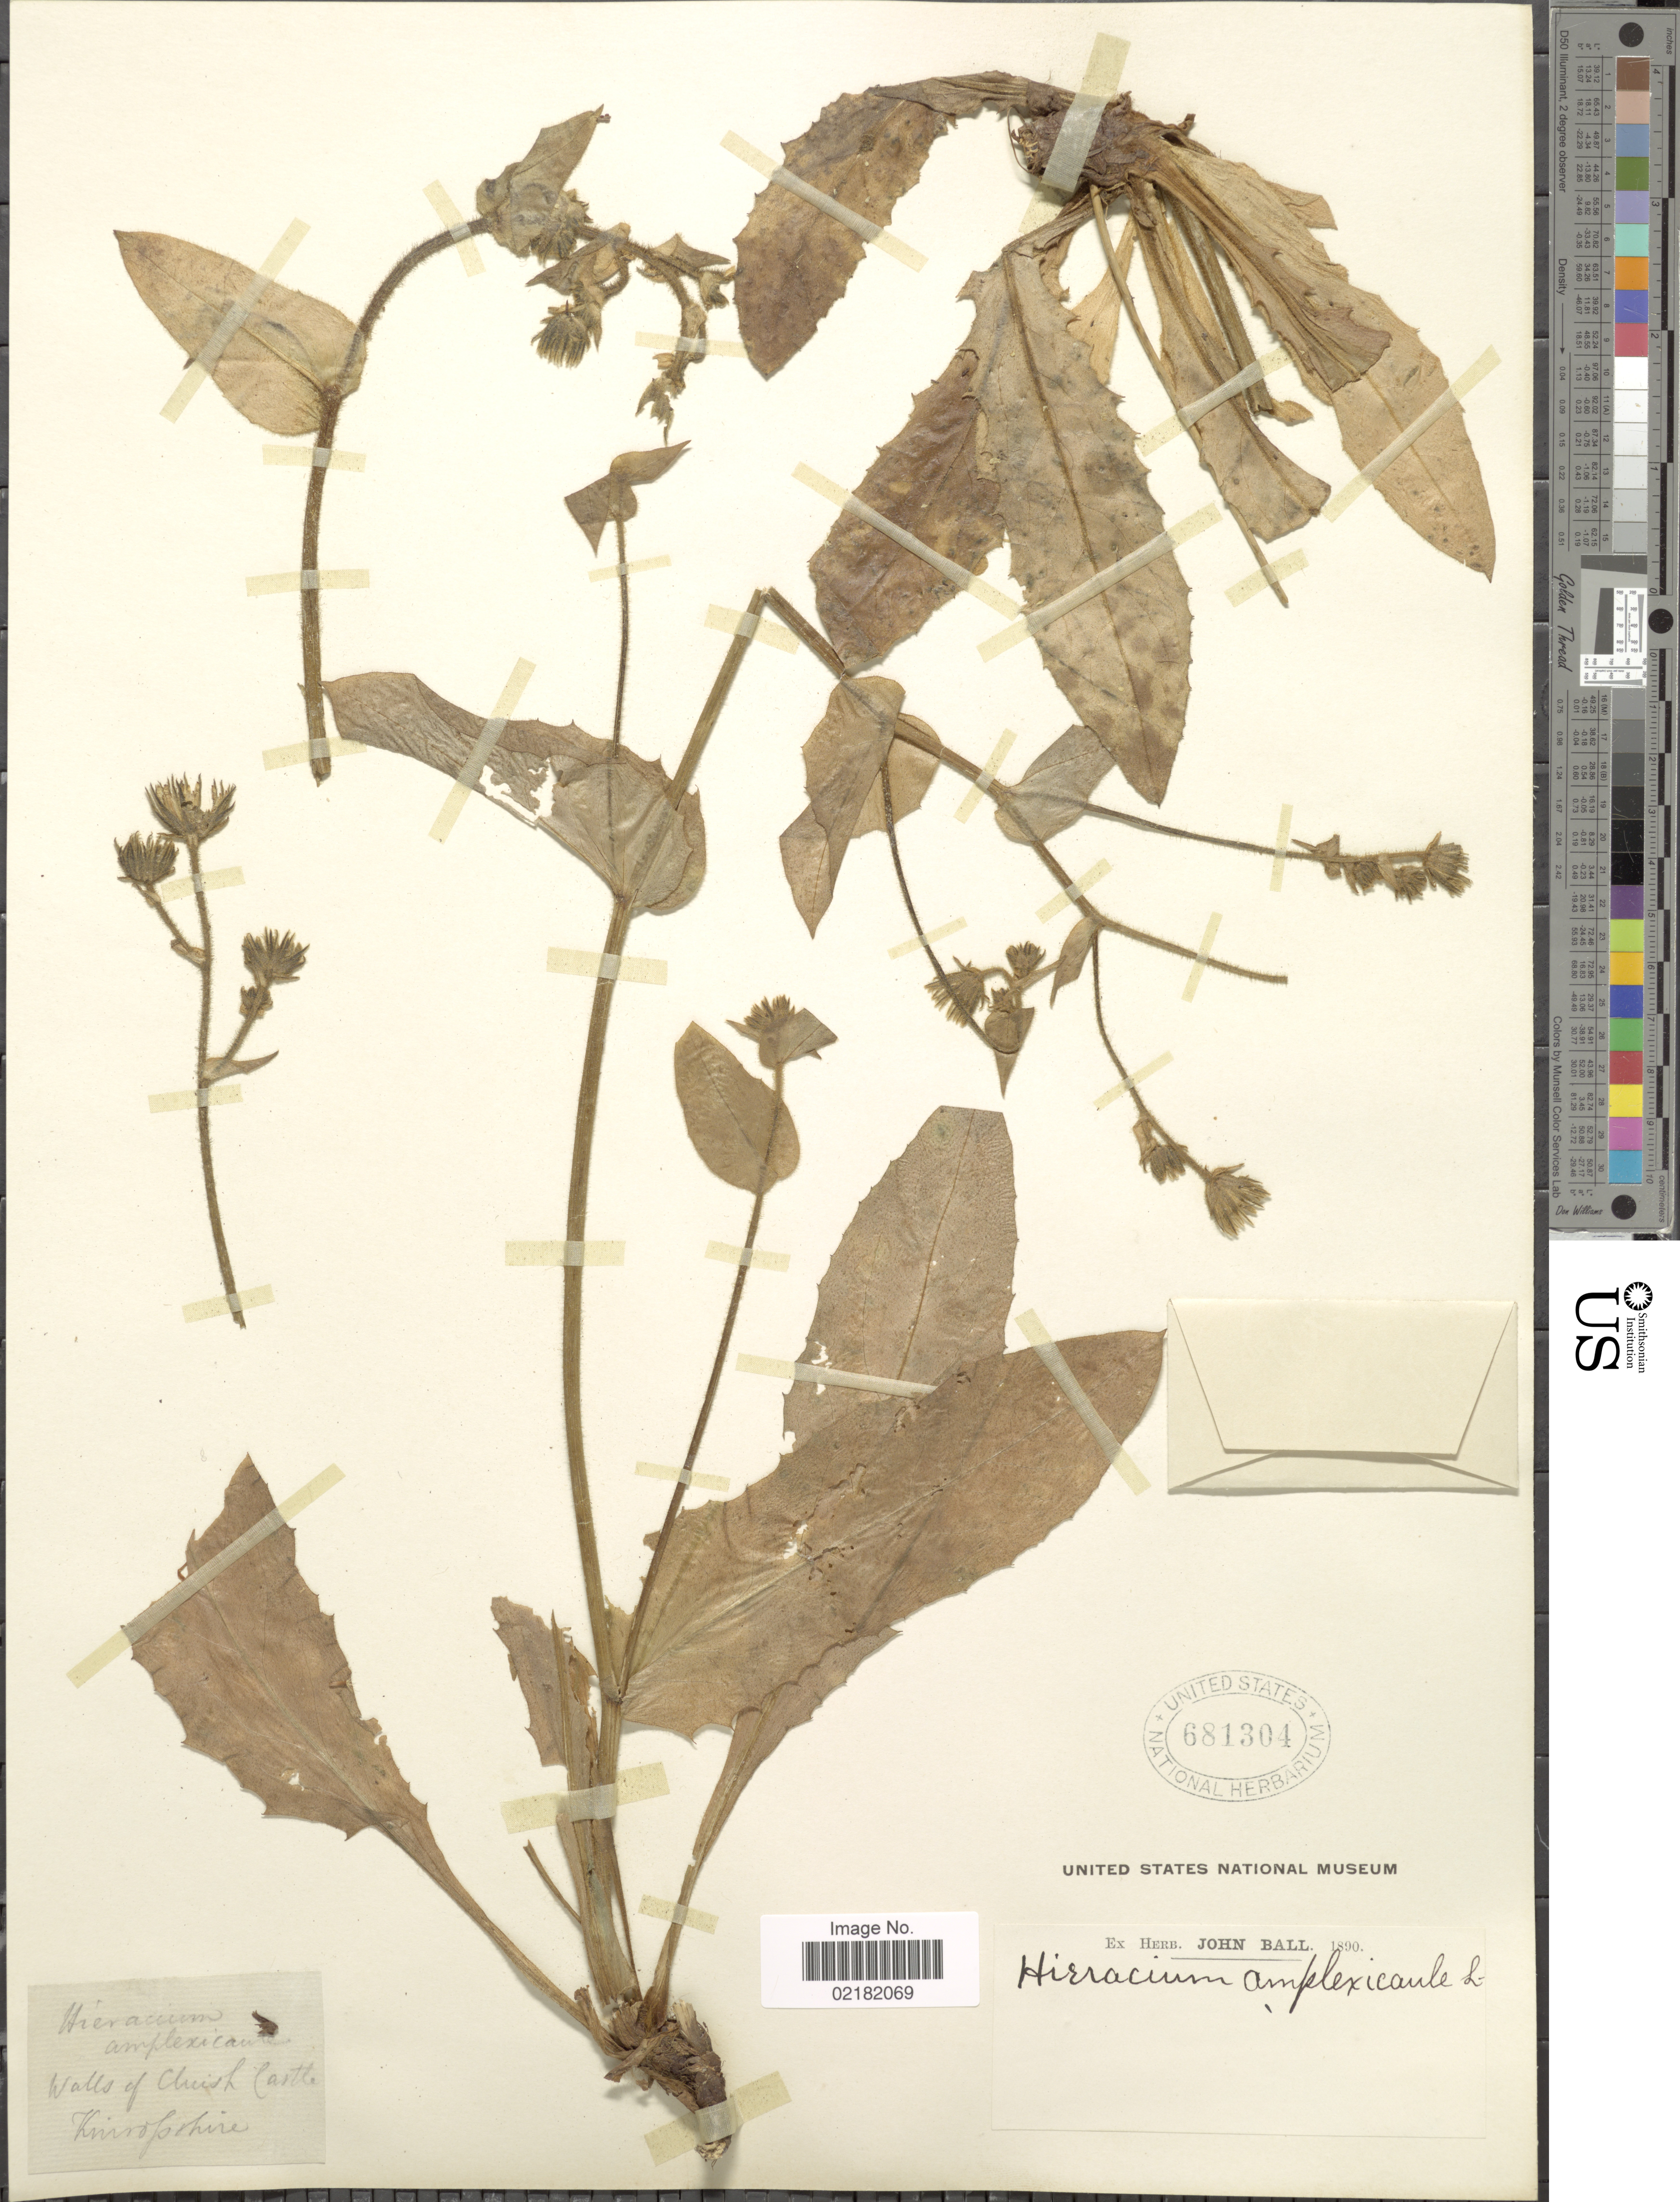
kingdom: Plantae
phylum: Tracheophyta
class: Magnoliopsida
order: Asterales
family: Asteraceae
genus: Hieracium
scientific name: Hieracium amplexicaule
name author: L.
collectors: ex herb. John Ball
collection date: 1890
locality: Walls of Cush Castle, Knisophire. [interpreted]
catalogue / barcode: US 681304